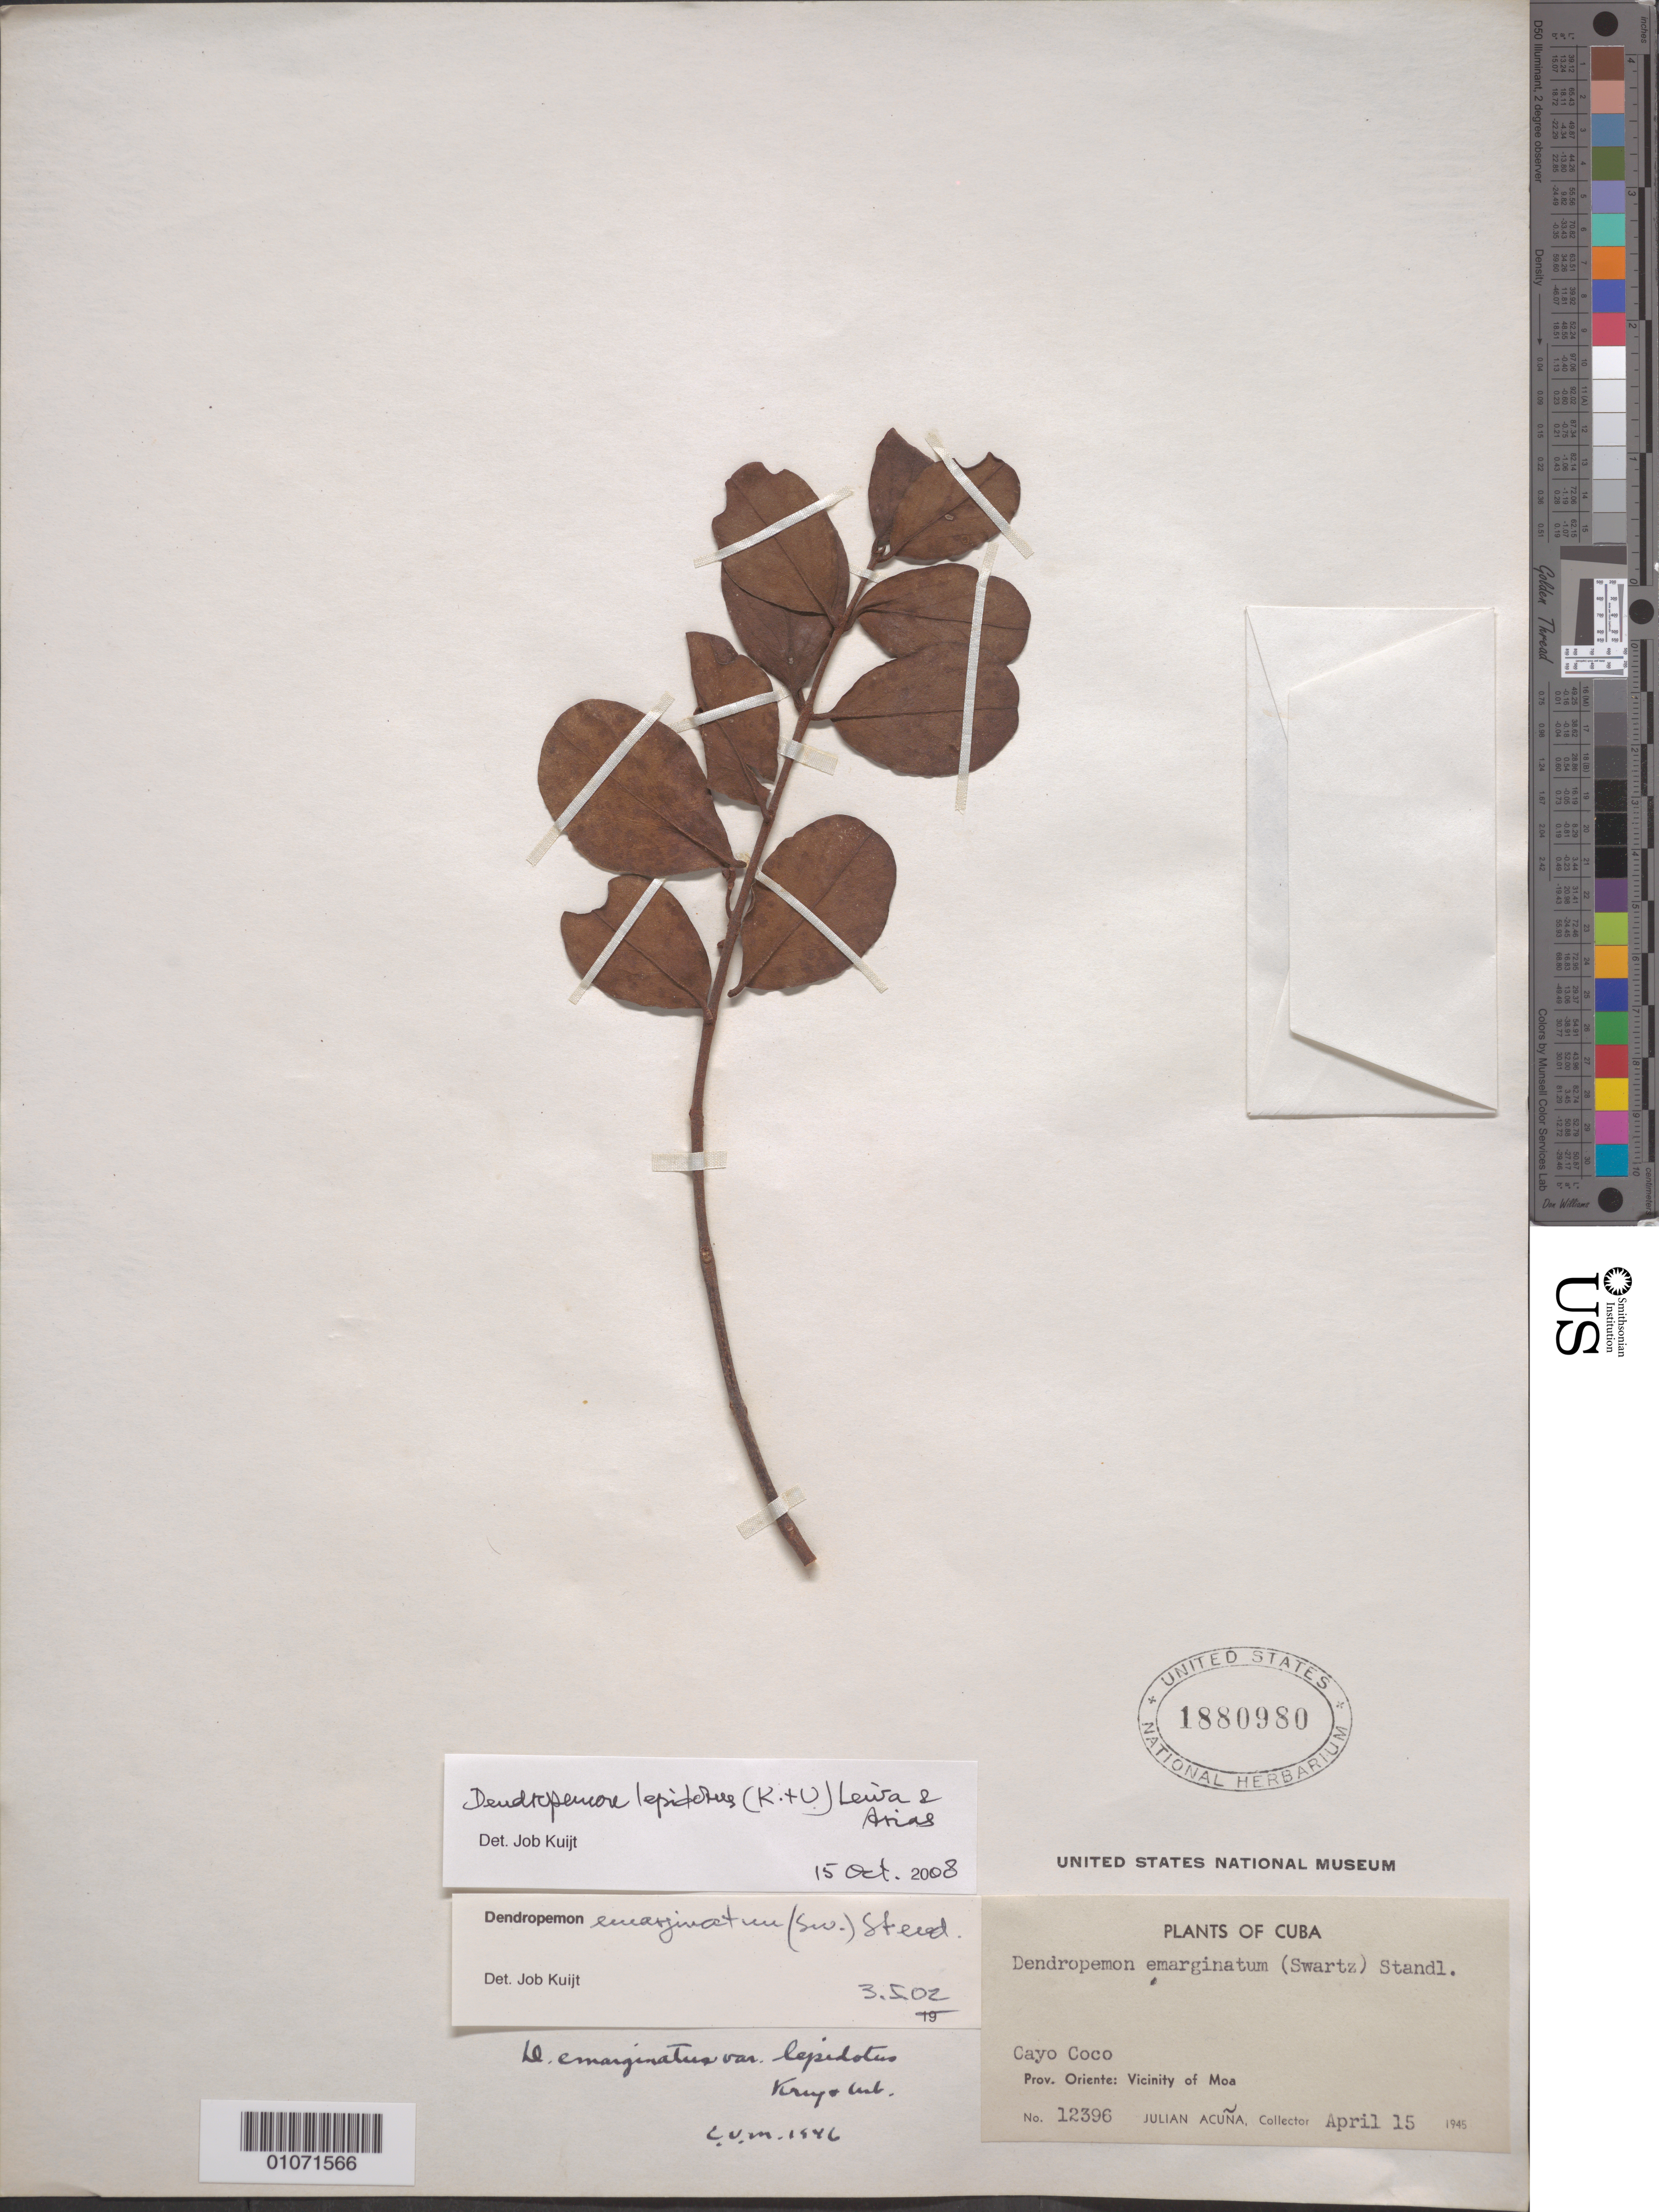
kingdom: Plantae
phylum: Tracheophyta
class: Magnoliopsida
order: Santalales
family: Loranthaceae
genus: Dendropemon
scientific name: Dendropemon lepidotus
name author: (Krug & Urb.) Leiva & I. Arias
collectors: J. Acuña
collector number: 12396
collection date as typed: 15 Apr 1945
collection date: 1945-04-15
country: Cuba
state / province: Holguín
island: Cuba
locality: Vicinity of Moa [Oriente]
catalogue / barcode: US 1880980